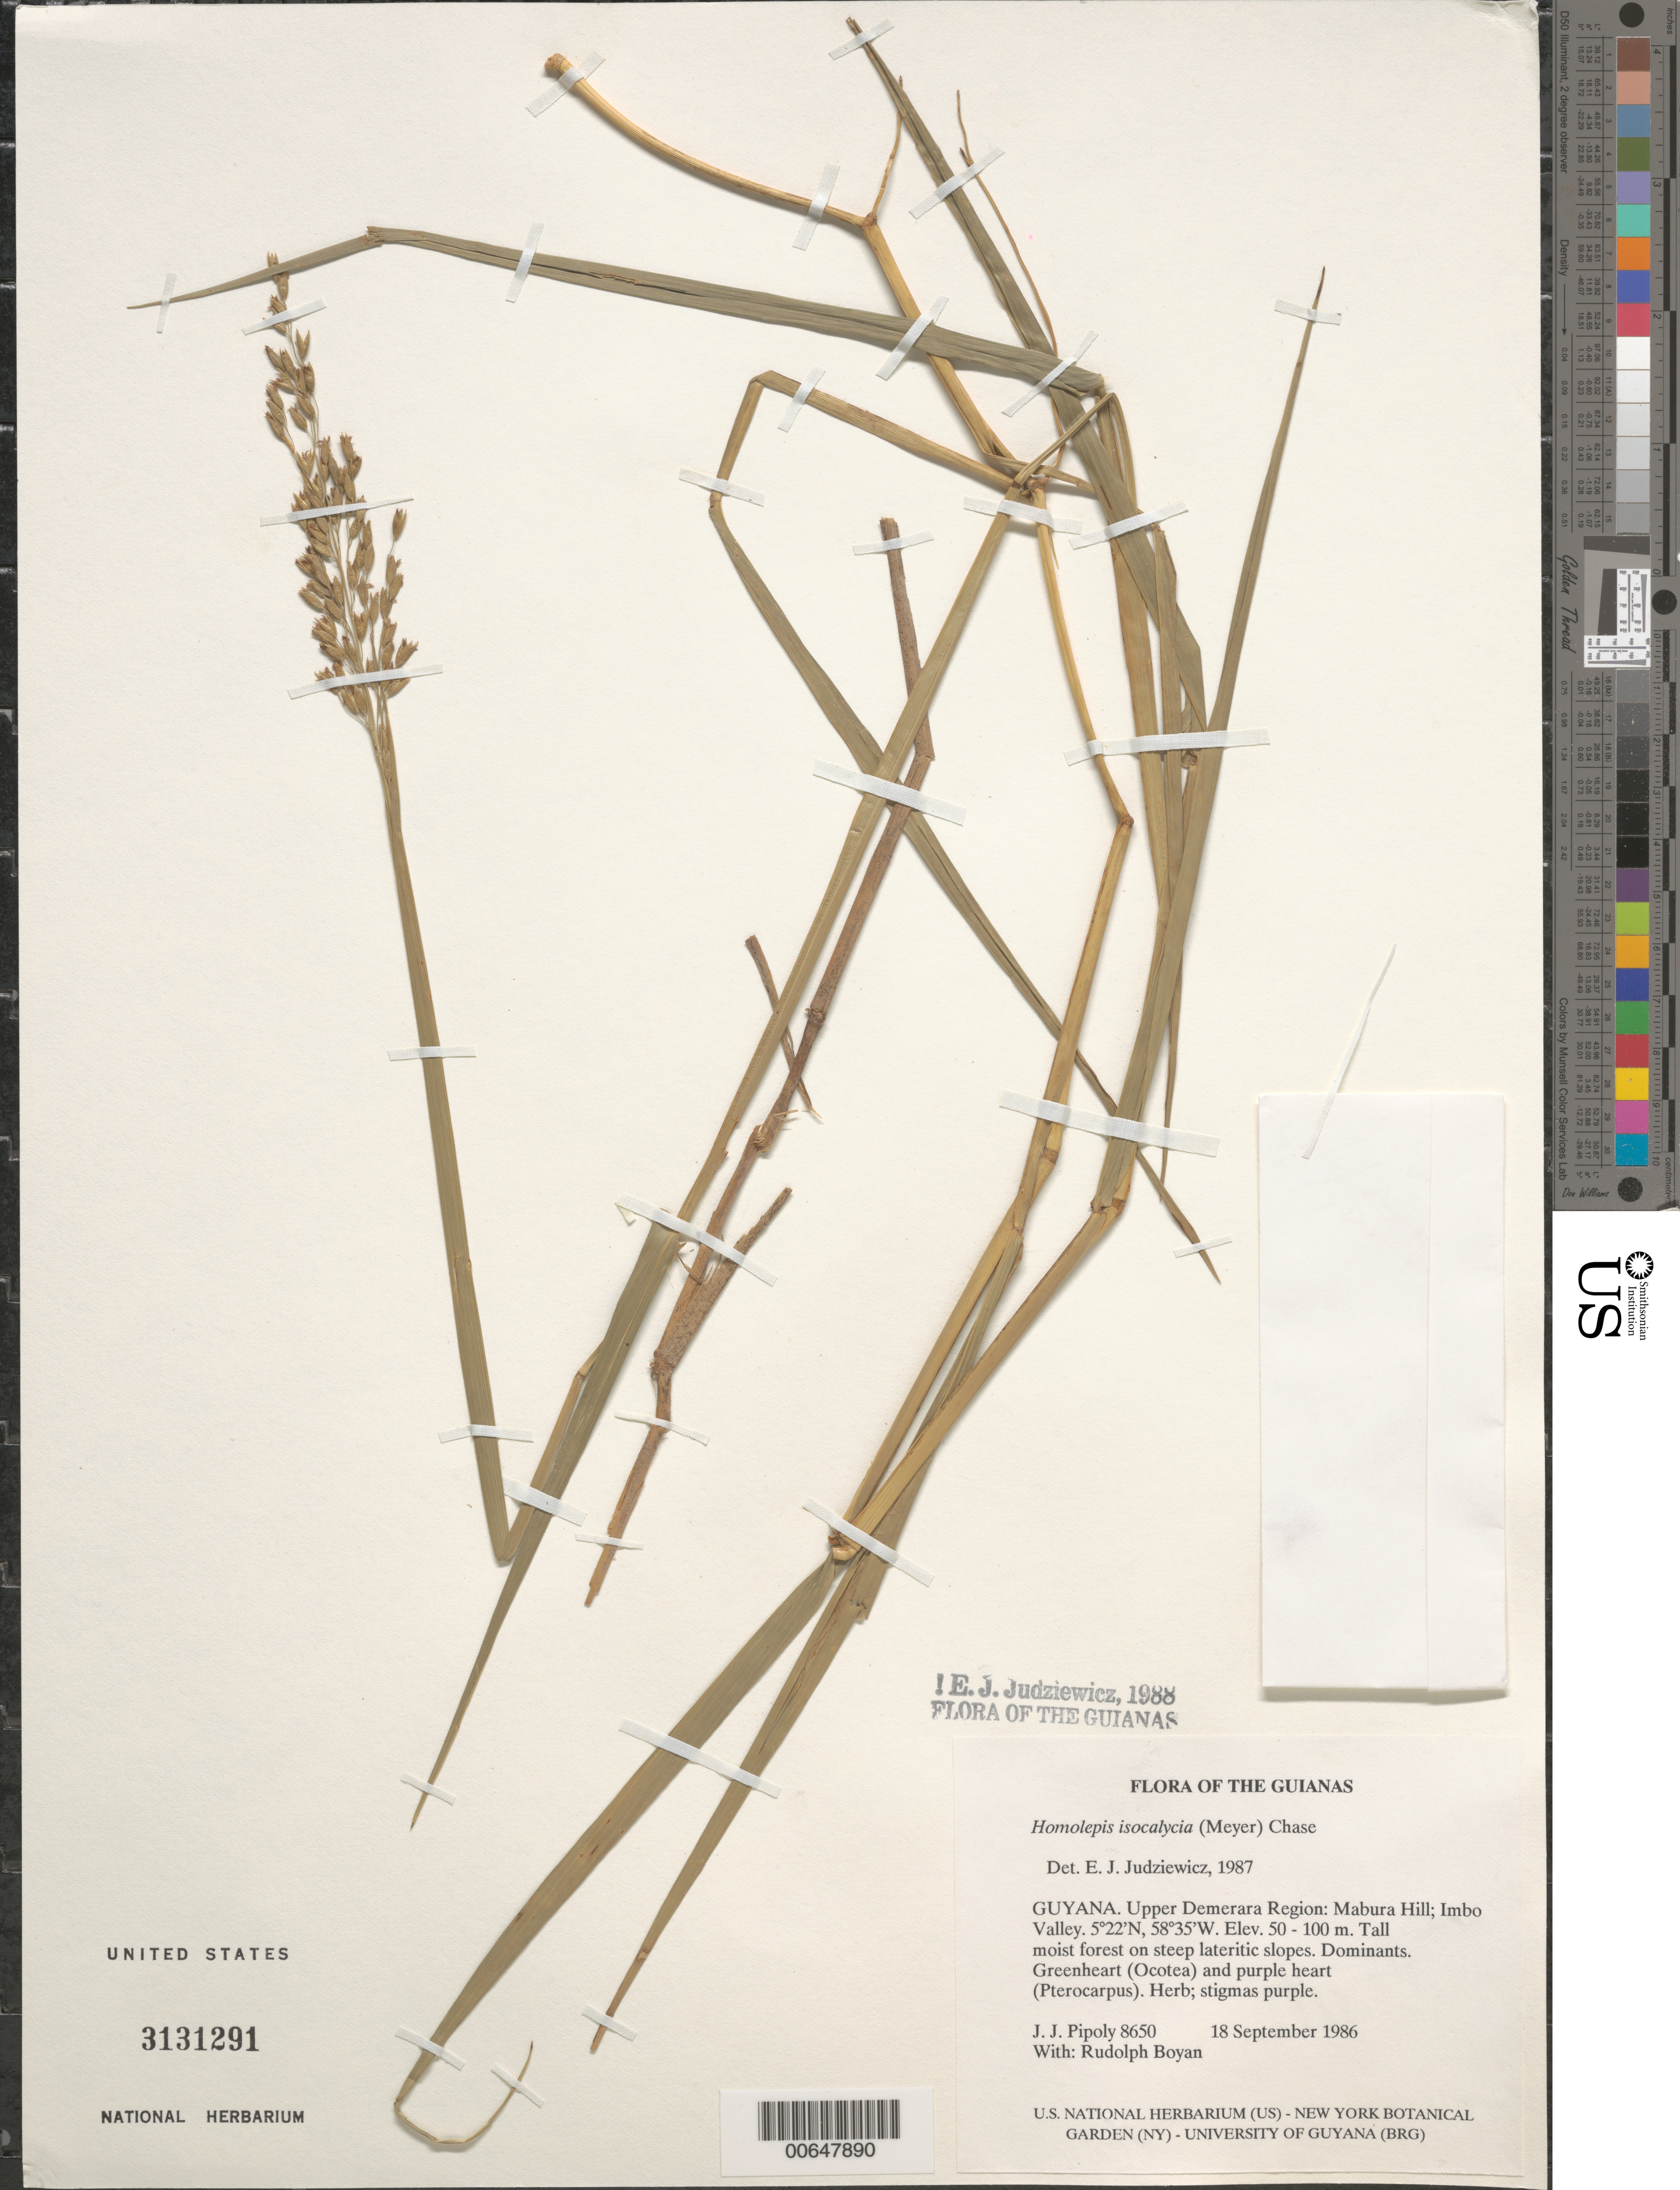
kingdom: Plantae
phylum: Tracheophyta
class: Liliopsida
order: Poales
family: Poaceae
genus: Homolepis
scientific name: Homolepis isocalycia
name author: (G. Mey.) Chase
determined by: Judziewicz, E. J.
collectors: J. J. Pipoly & R. Boyan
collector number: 8650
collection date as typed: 18 September 1986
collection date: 1986-09-18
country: Guyana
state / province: U. Demerara-Berbice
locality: Mabura Hill; Imbo Valley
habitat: Tall moist forest on steep lateritic slopes. Dominants. Greenheart (Ocotea) and purple heart (Pterocarpus)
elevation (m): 50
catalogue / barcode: US 3131291